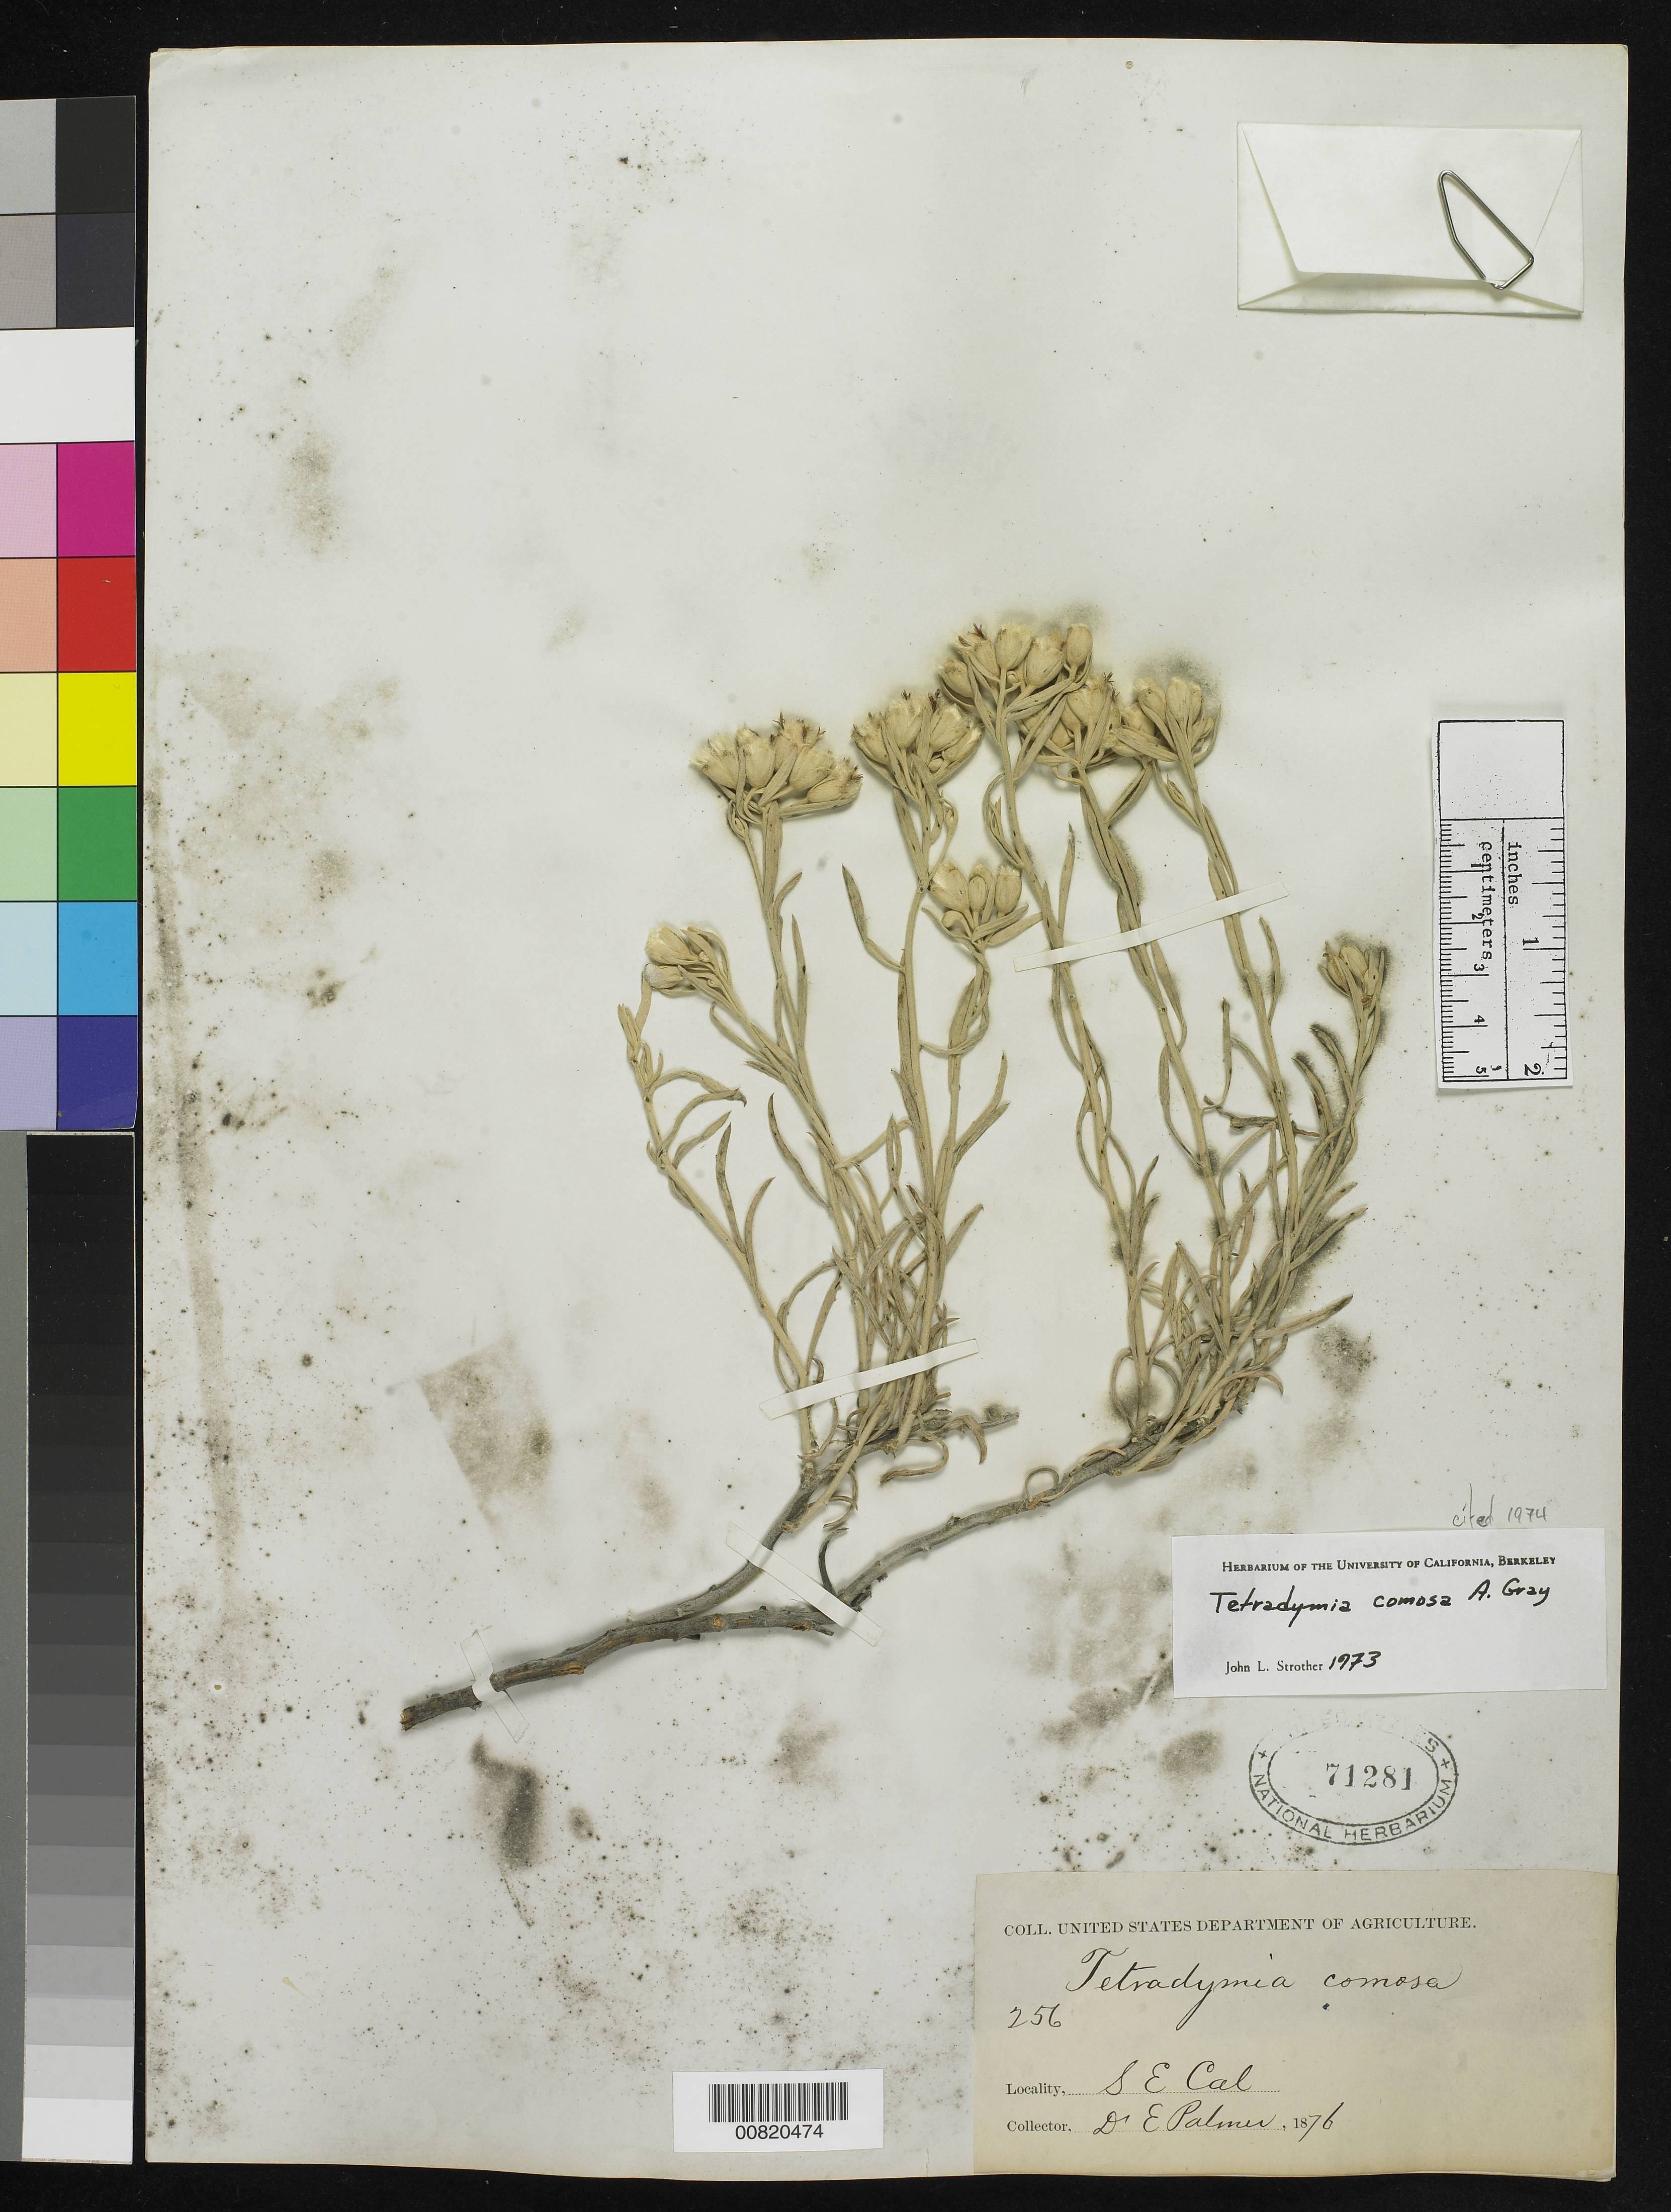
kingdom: Plantae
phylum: Tracheophyta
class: Magnoliopsida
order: Asterales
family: Asteraceae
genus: Tetradymia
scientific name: Tetradymia comosa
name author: A. Gray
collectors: E. Palmer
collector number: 256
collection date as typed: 1876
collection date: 1876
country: United States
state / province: California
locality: SE California.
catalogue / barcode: US 71281